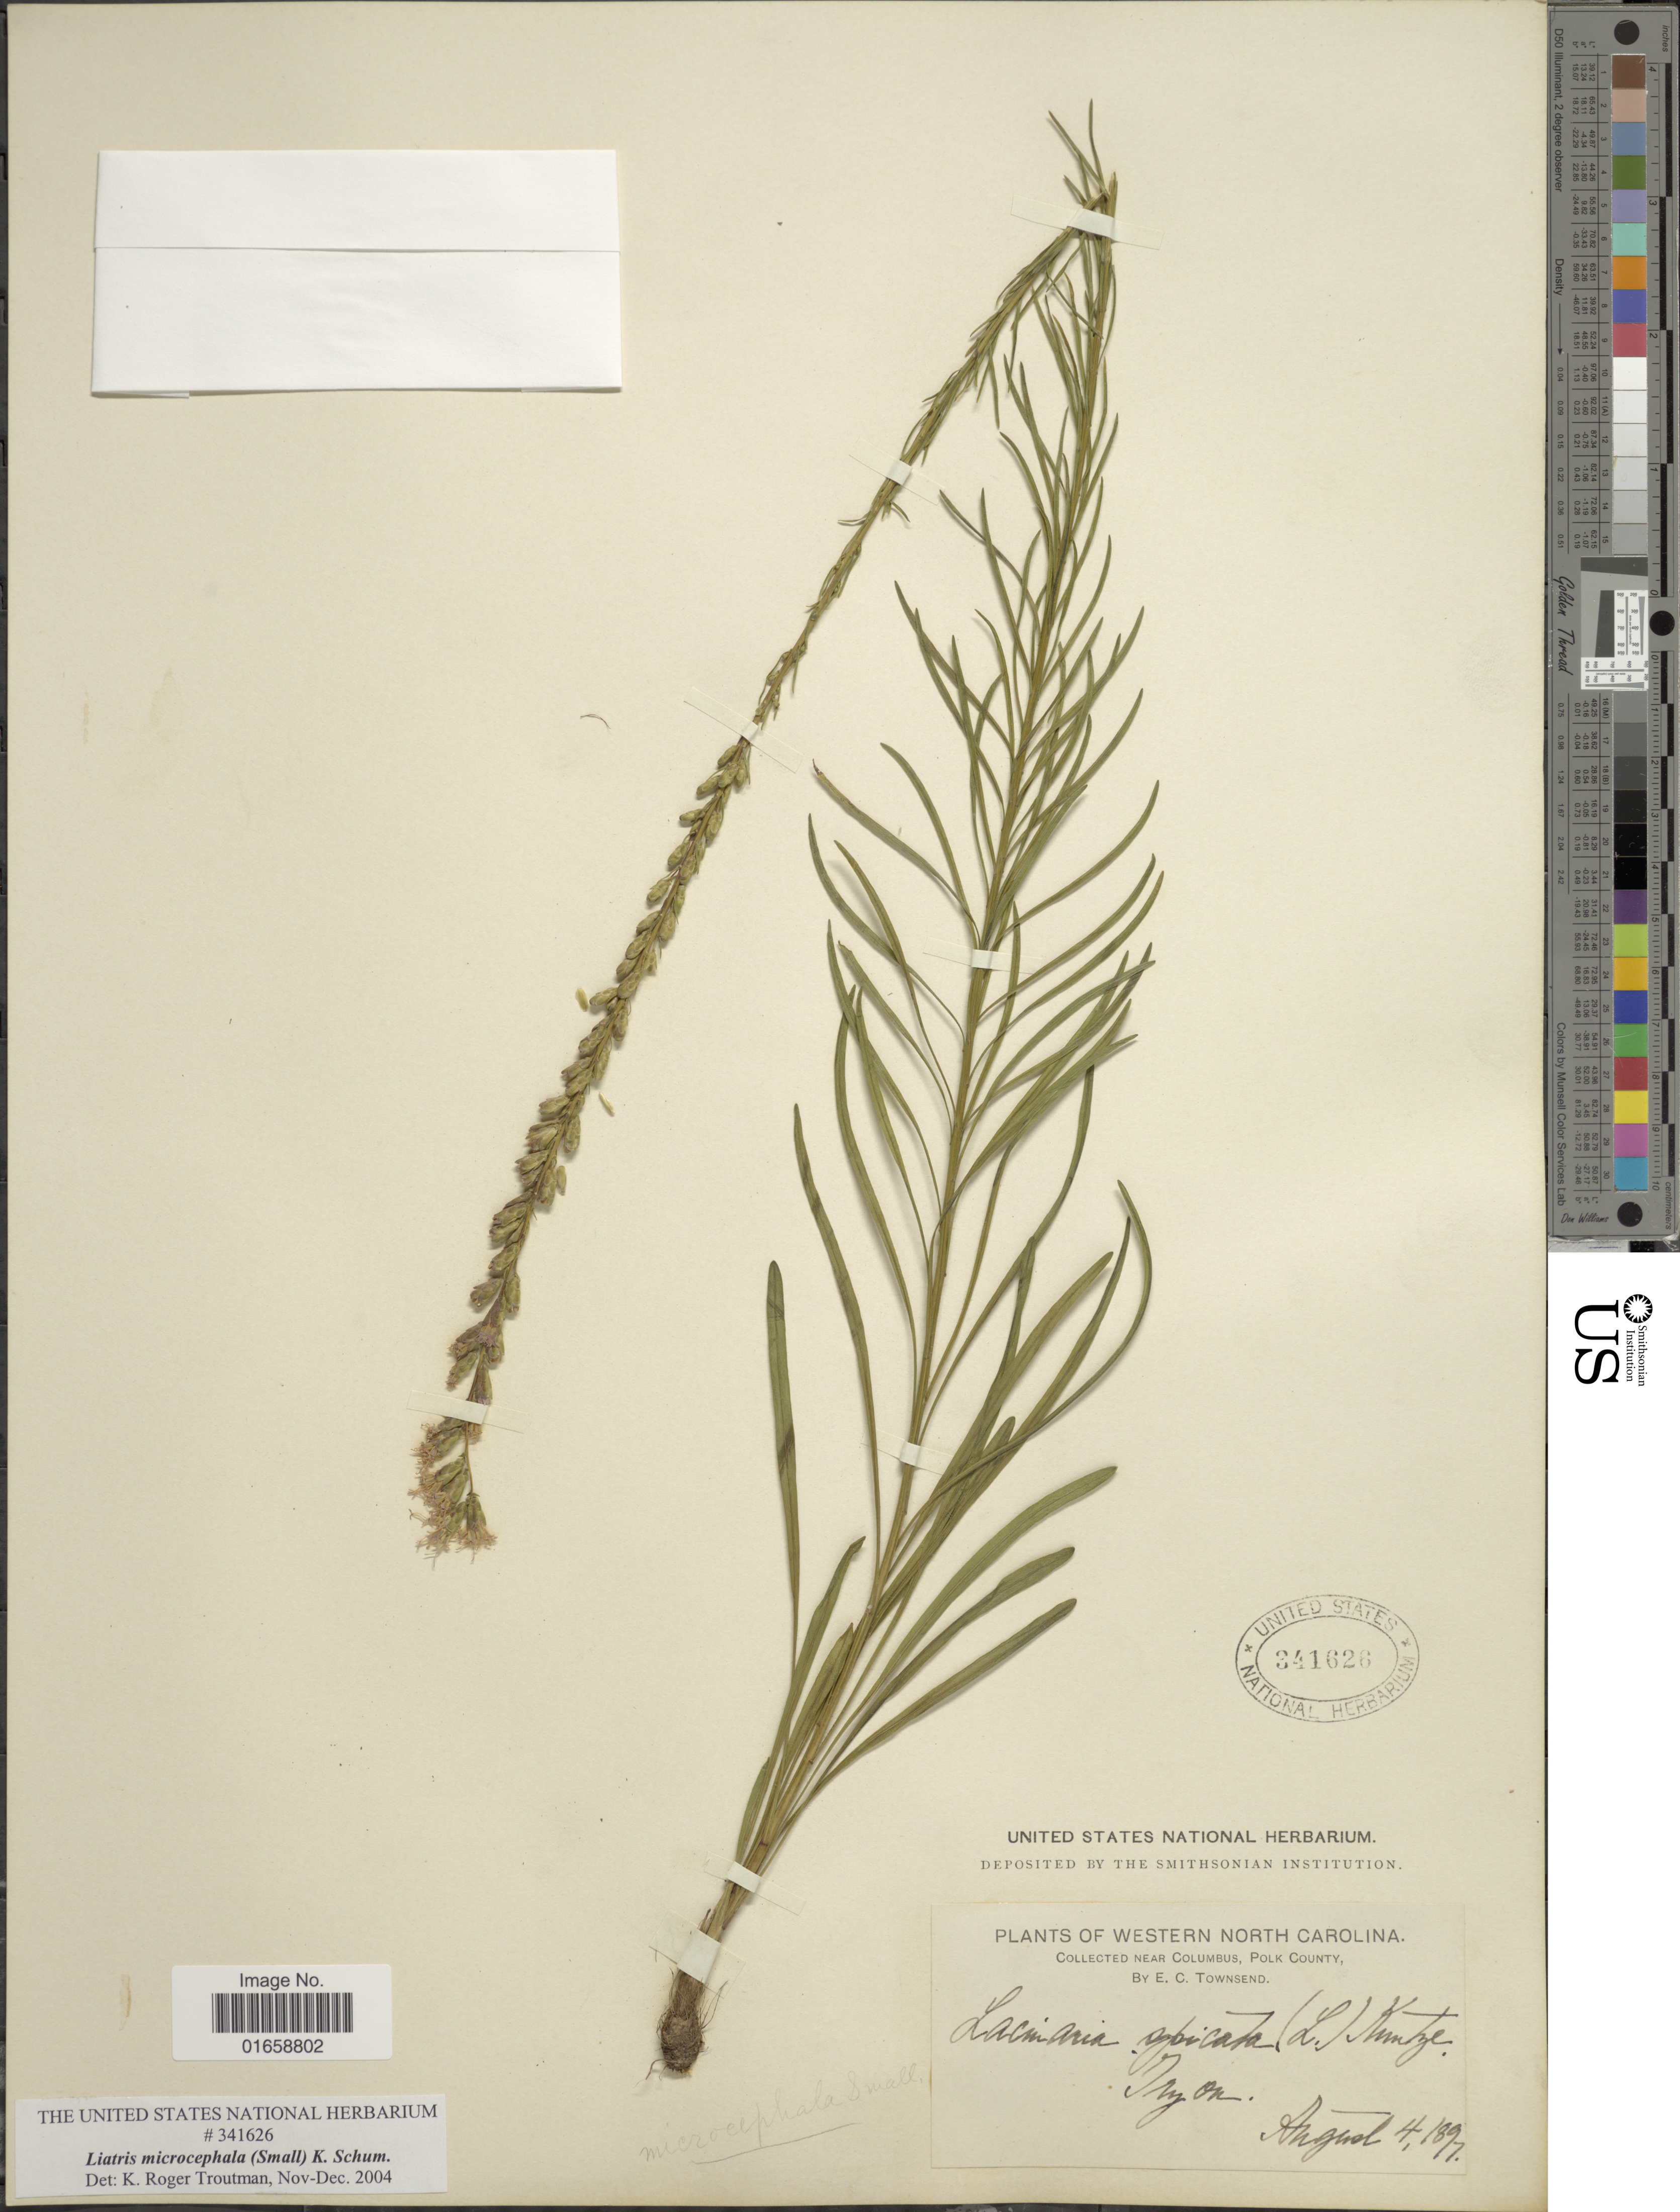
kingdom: Plantae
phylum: Tracheophyta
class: Magnoliopsida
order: Asterales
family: Asteraceae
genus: Liatris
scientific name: Liatris microcephala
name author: (Small) K. Schum.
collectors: E. C. Townsend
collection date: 1897-08-04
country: United States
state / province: North Carolina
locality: Western North Carolina, near Columbus, Polk County, Dry on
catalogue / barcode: US 341626